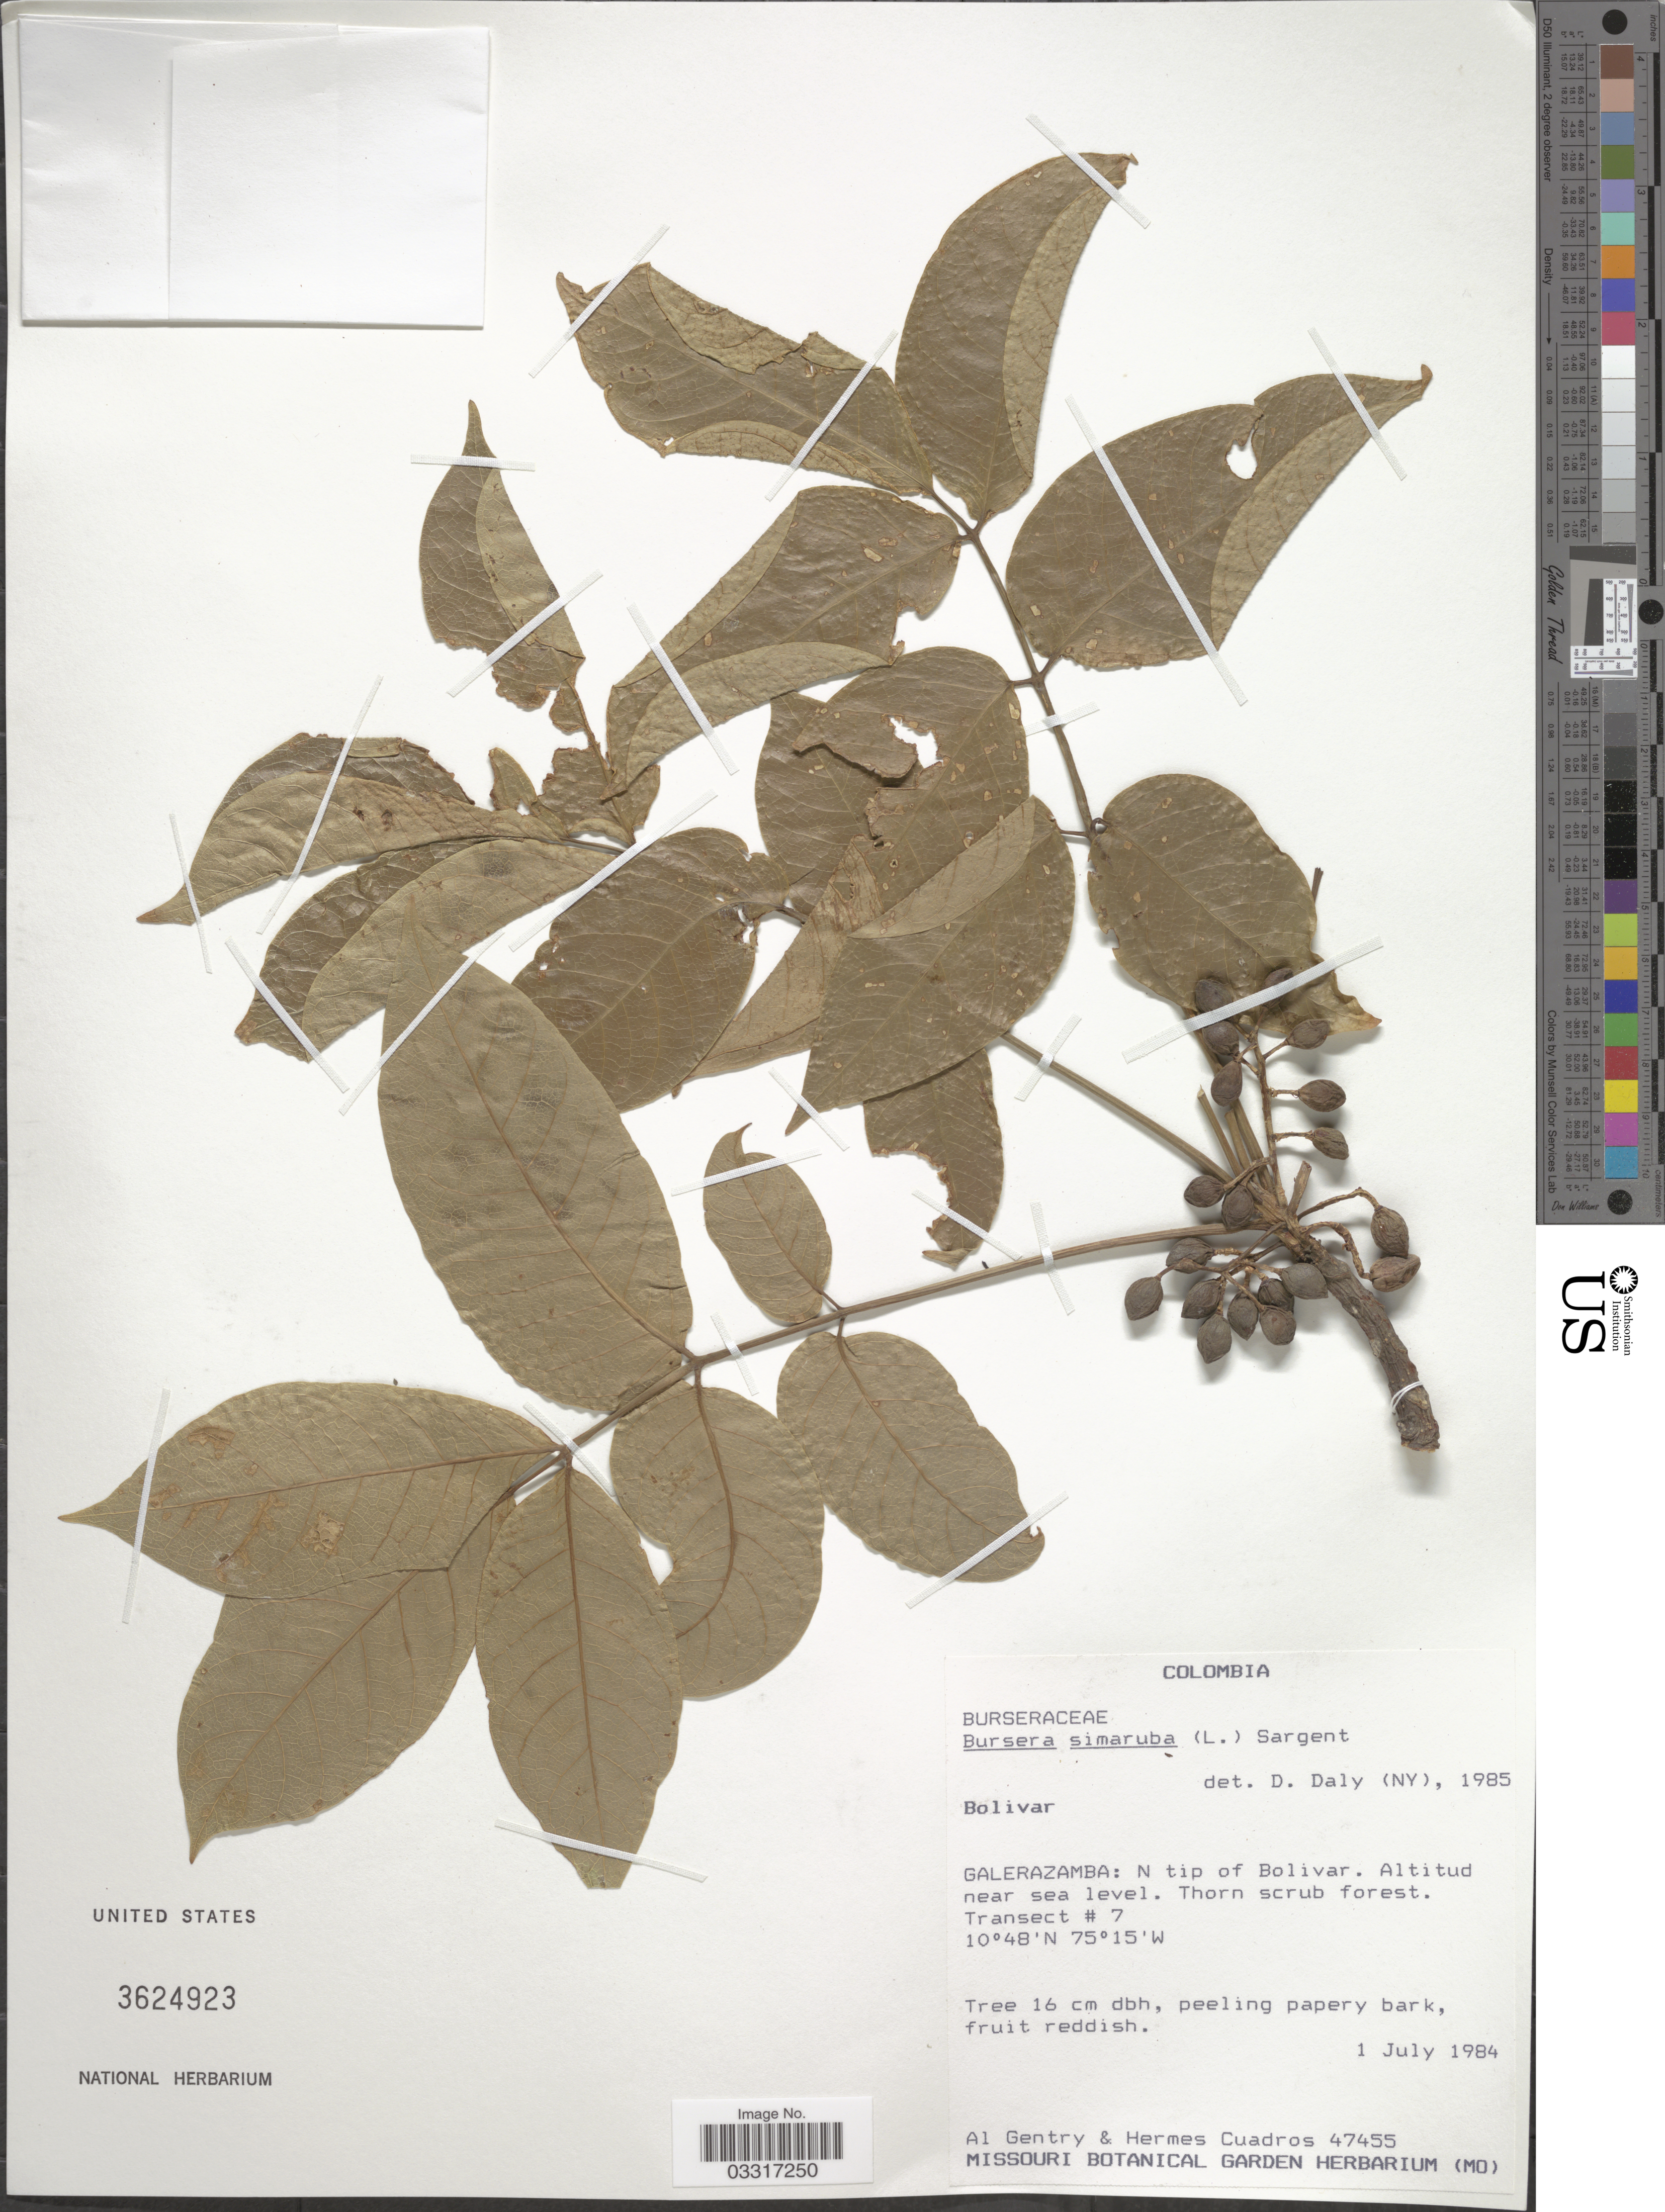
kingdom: Plantae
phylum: Tracheophyta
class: Magnoliopsida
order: Sapindales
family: Burseraceae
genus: Bursera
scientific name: Bursera simaruba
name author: (L.) Sarg.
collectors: A. H. Gentry & H. Cuadros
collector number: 47455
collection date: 1984-07-01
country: Colombia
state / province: Bolívar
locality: Galerazamba: N tip of Bolivar. Thorn scrub forest. Transect #7.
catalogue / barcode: US 3624923